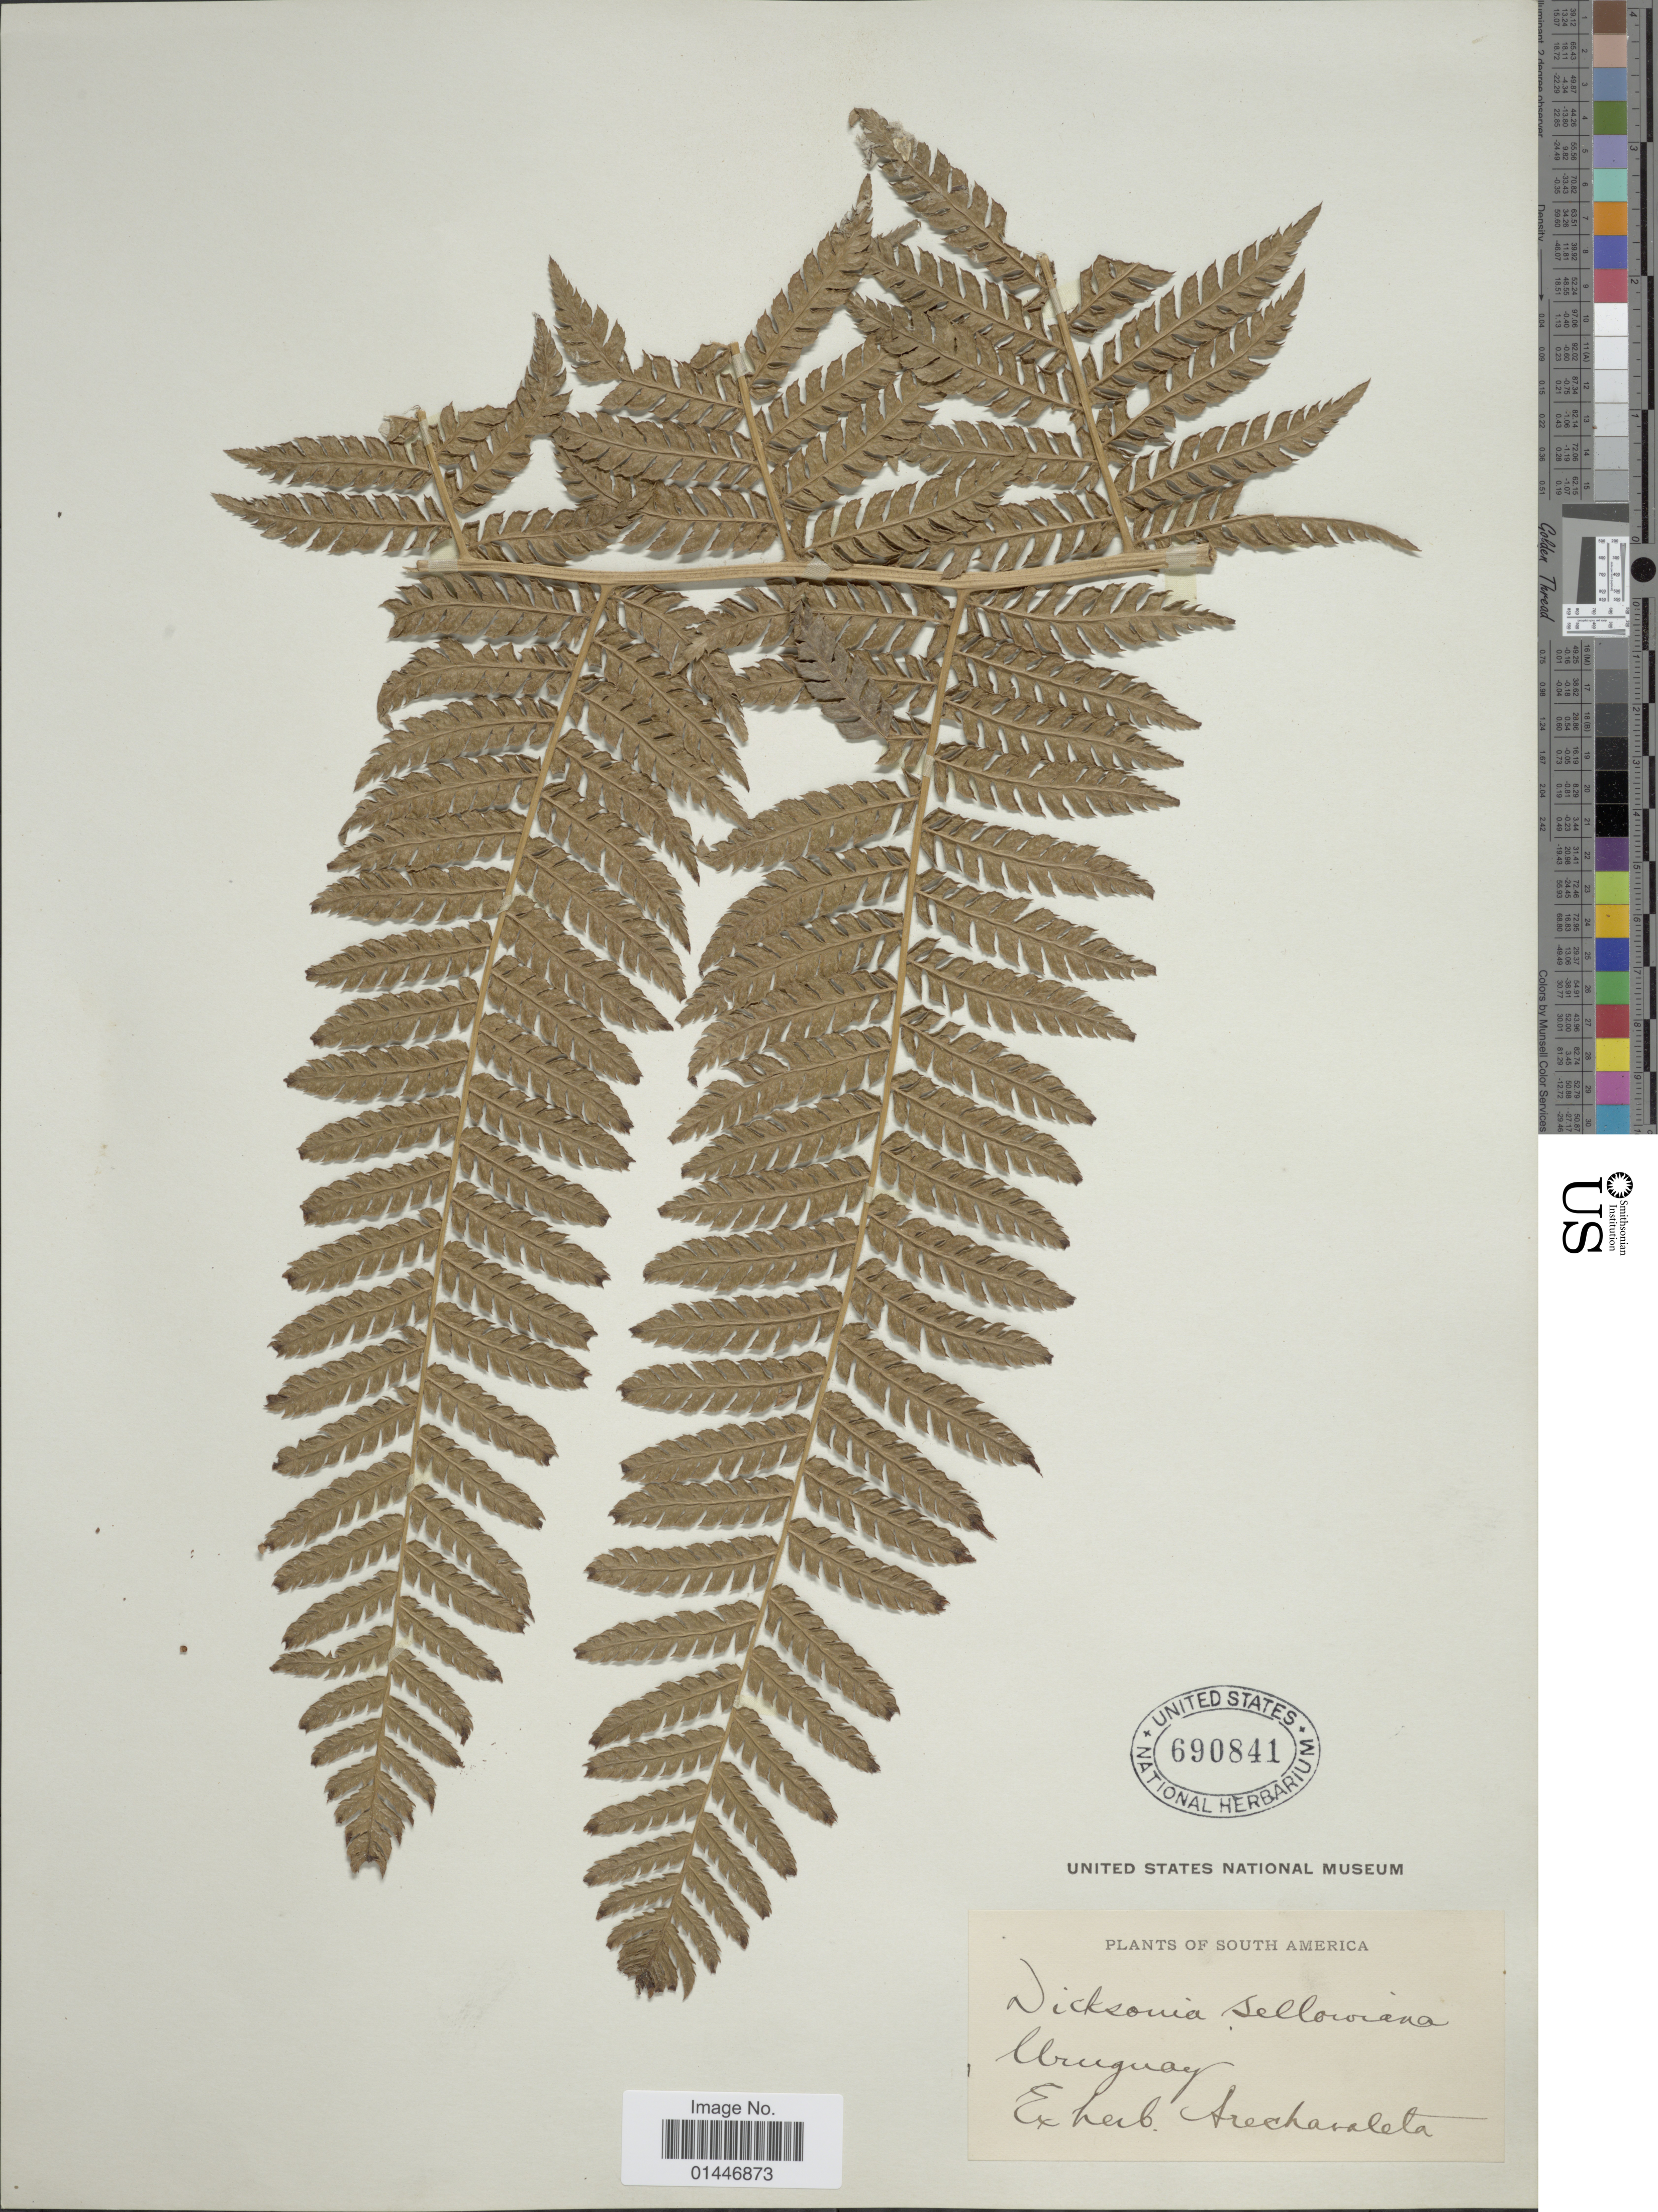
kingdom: Plantae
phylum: Tracheophyta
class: Polypodiopsida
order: Cyatheales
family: Dicksoniaceae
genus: Dicksonia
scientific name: Dicksonia sellowiana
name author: Hook.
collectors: ex herb. Arechavaleta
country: Uruguay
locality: South America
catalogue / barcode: US 690841